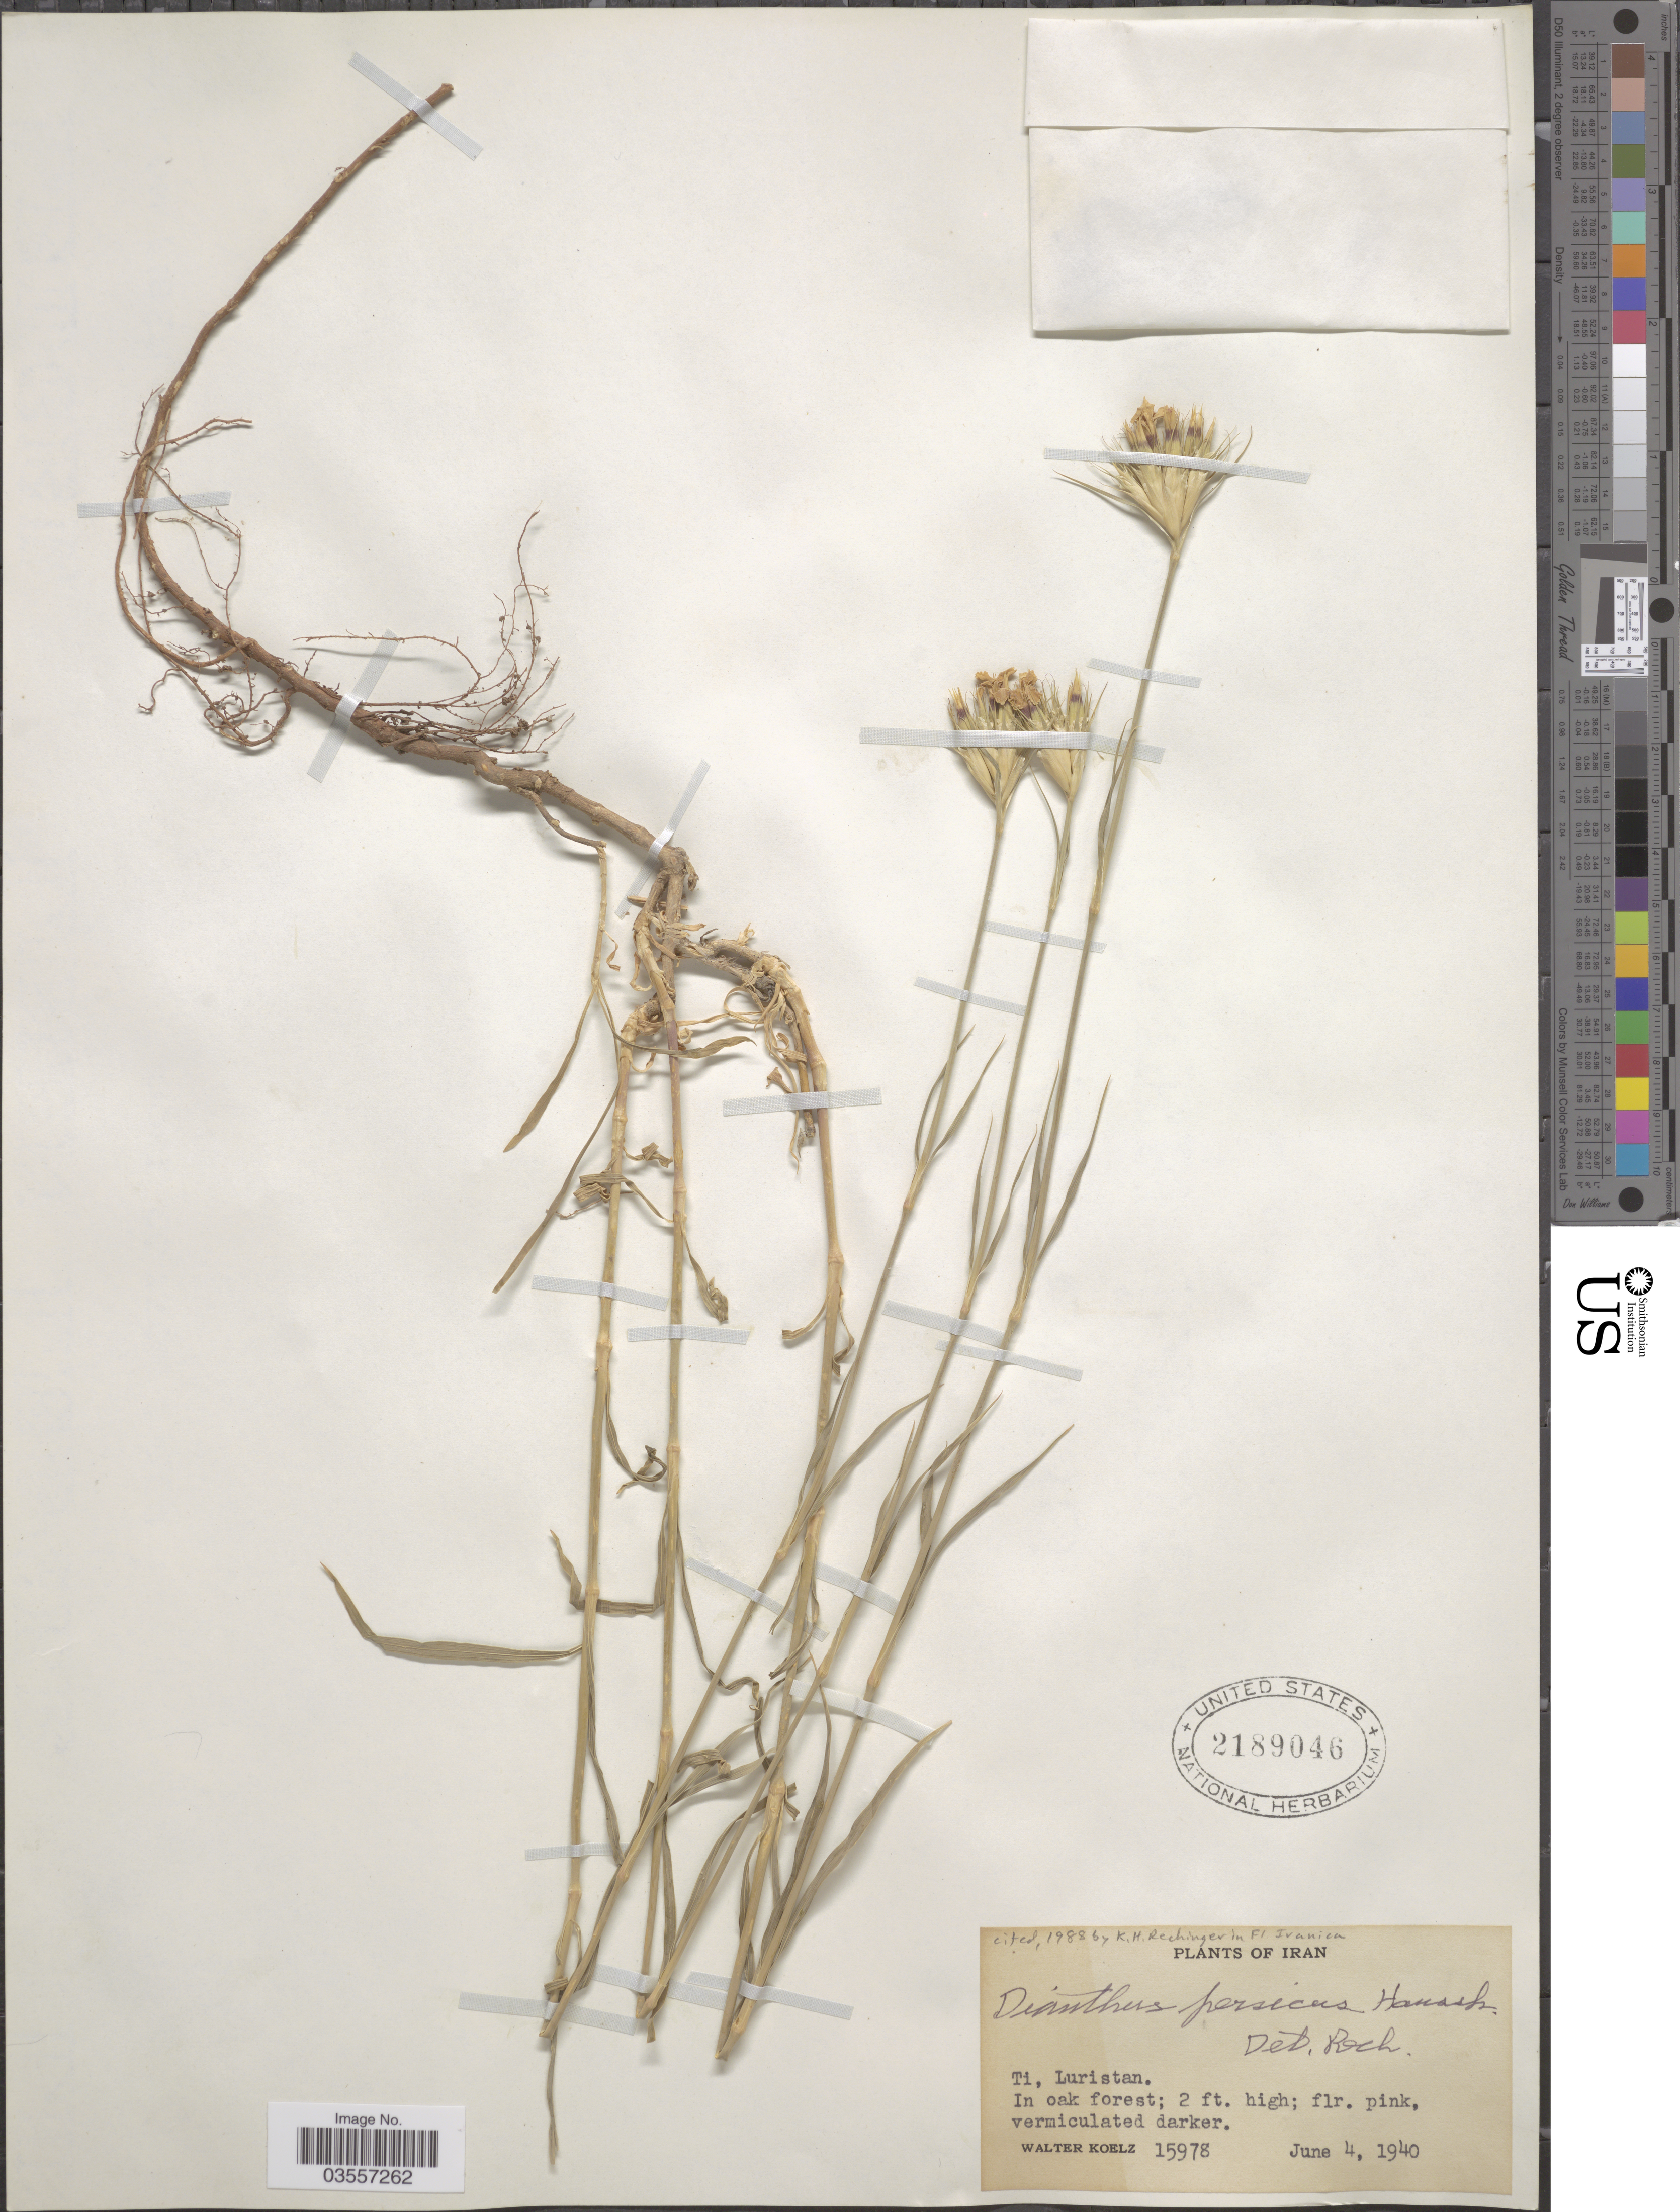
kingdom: Plantae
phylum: Tracheophyta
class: Magnoliopsida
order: Caryophyllales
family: Caryophyllaceae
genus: Dianthus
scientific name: Dianthus persicus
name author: Hausskn.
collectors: W. N. Koelz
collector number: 15978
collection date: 1940-06-04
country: Iran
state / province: Lorestan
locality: Ti, Luristan.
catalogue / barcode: US 2189046